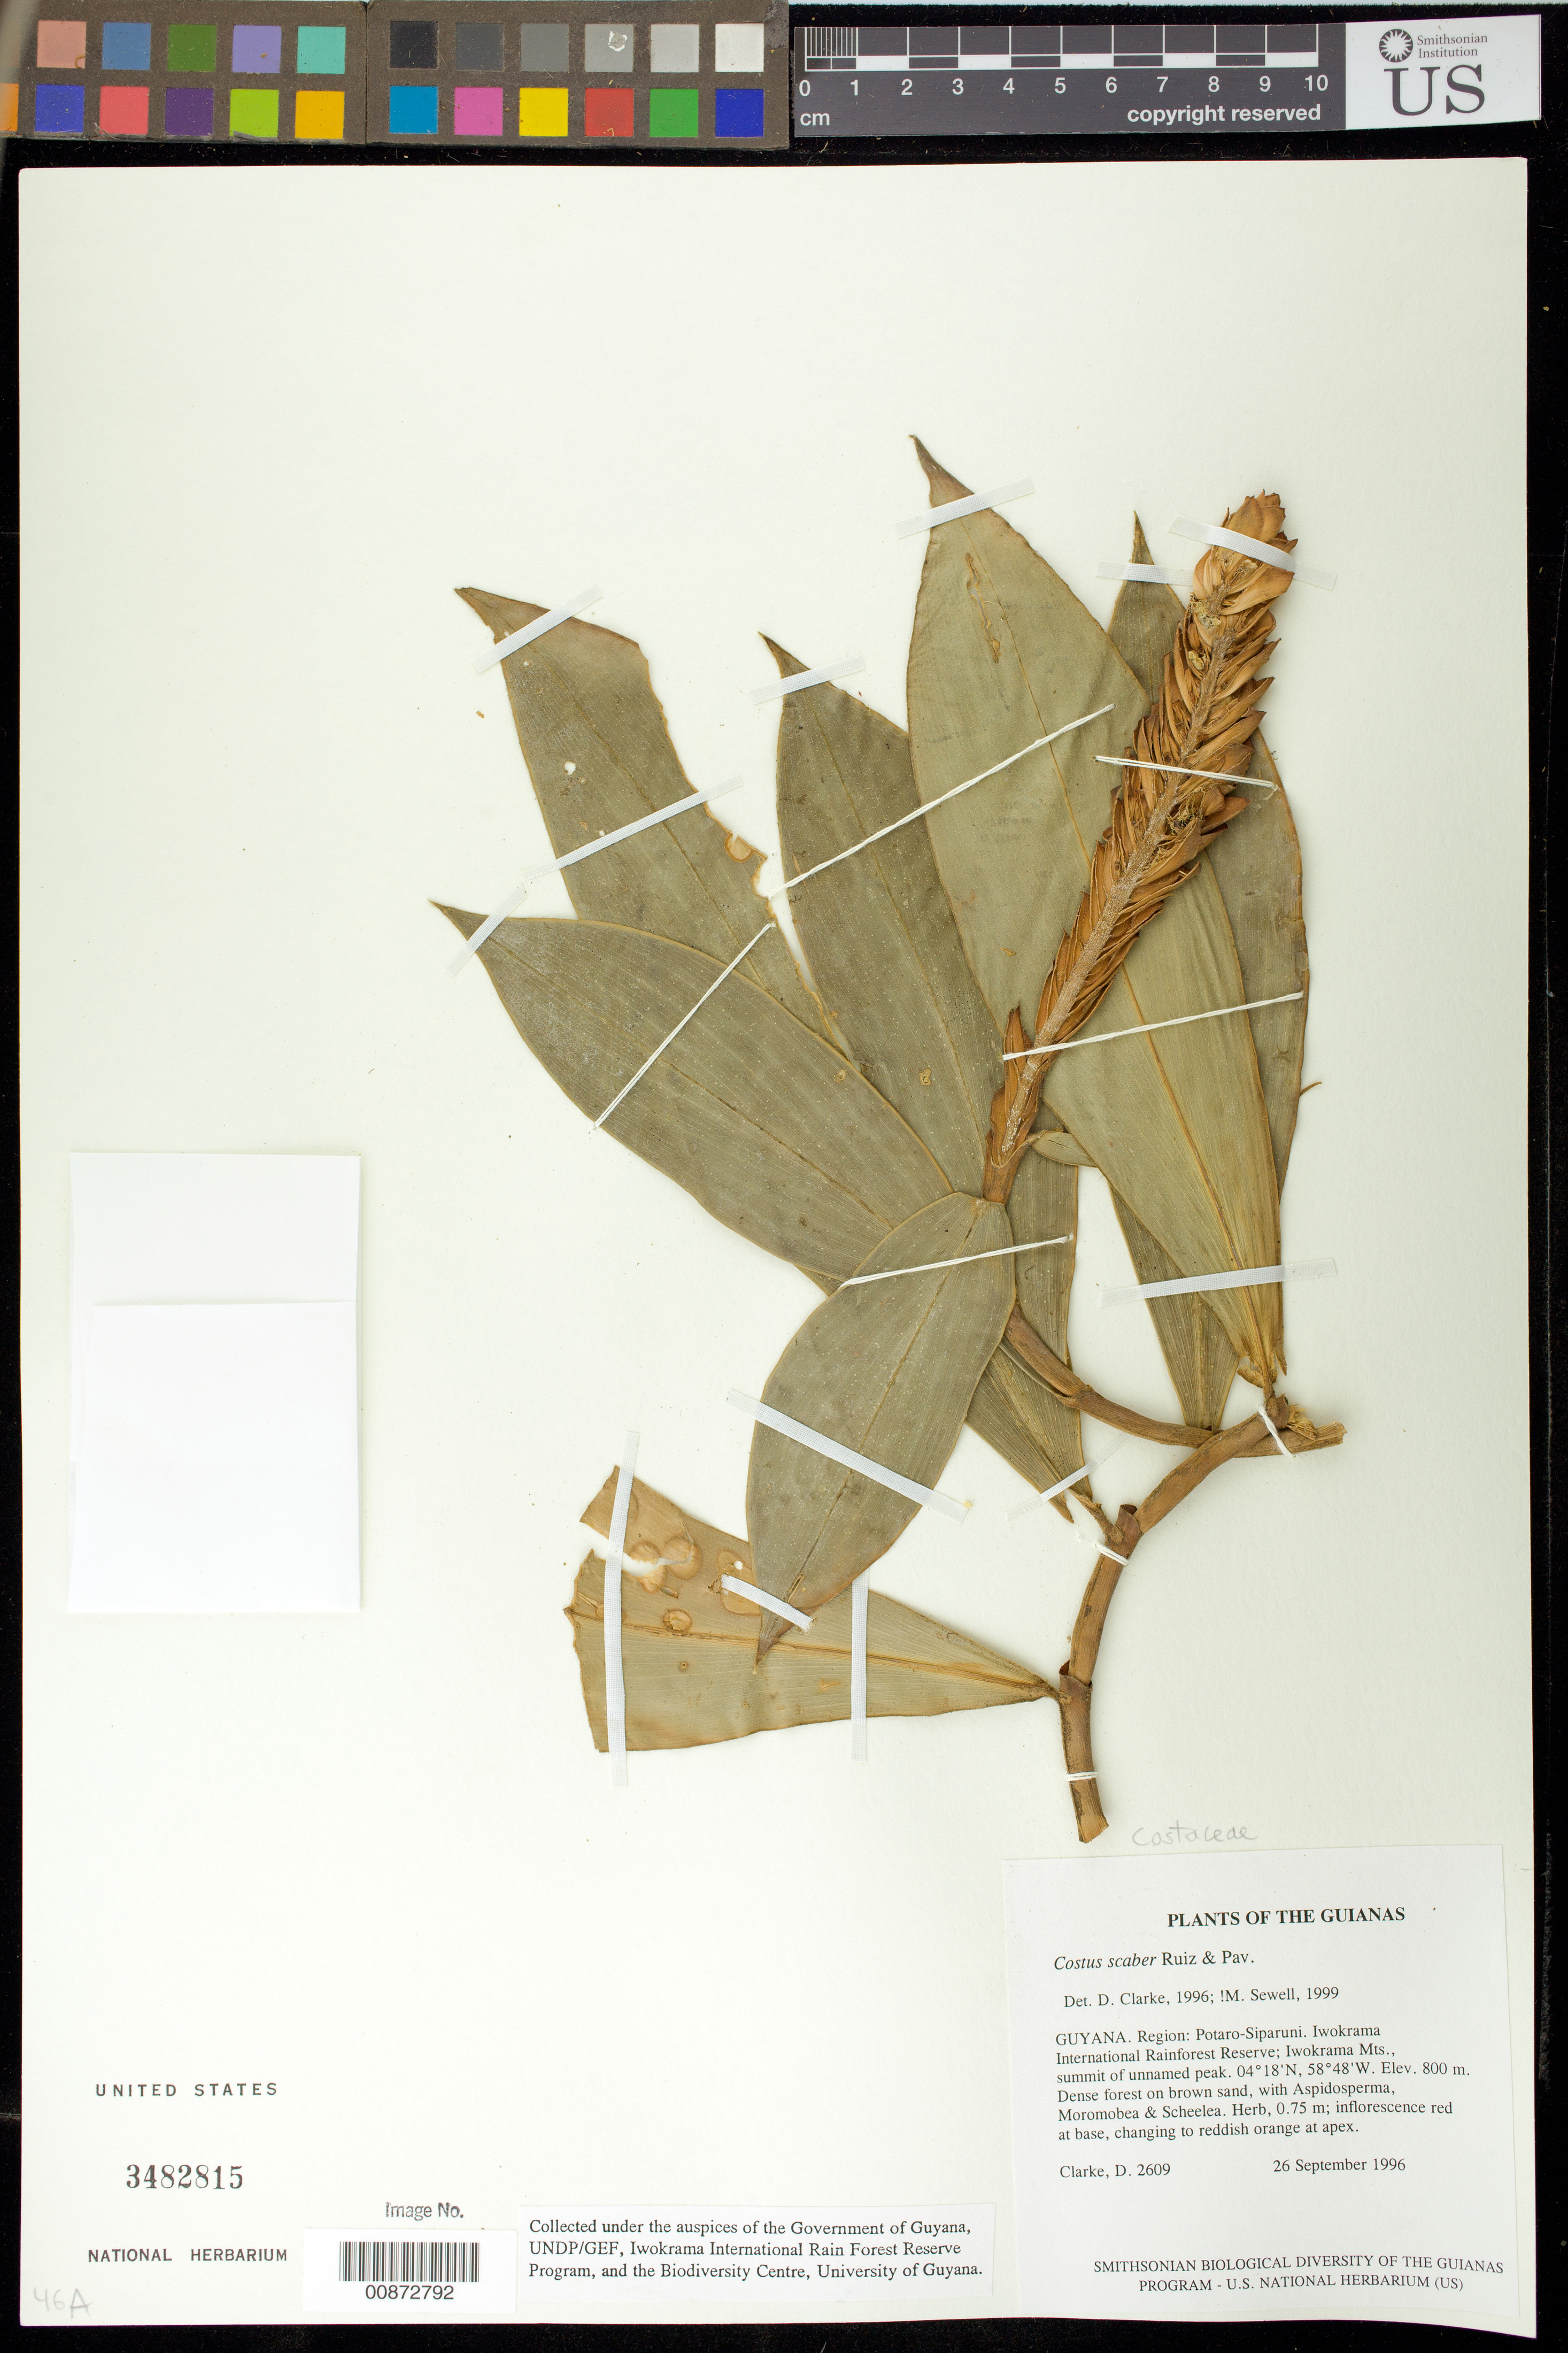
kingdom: Plantae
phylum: Tracheophyta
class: Liliopsida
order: Zingiberales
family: Costaceae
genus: Costus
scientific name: Costus scaber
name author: Ruiz & Pav.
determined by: Sewell, M.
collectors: H. D. Clarke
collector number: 2609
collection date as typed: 26 September 1996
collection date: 1996-09-26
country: Guyana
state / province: Potaro-Siparuni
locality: Iwokrama International Rainforest Reserve; Iwokrama Mts., summit of unnamed peak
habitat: Dense forest on brown sand, with Aspidosperma, Moronobea & Scheelea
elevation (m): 800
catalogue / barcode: US 3482815